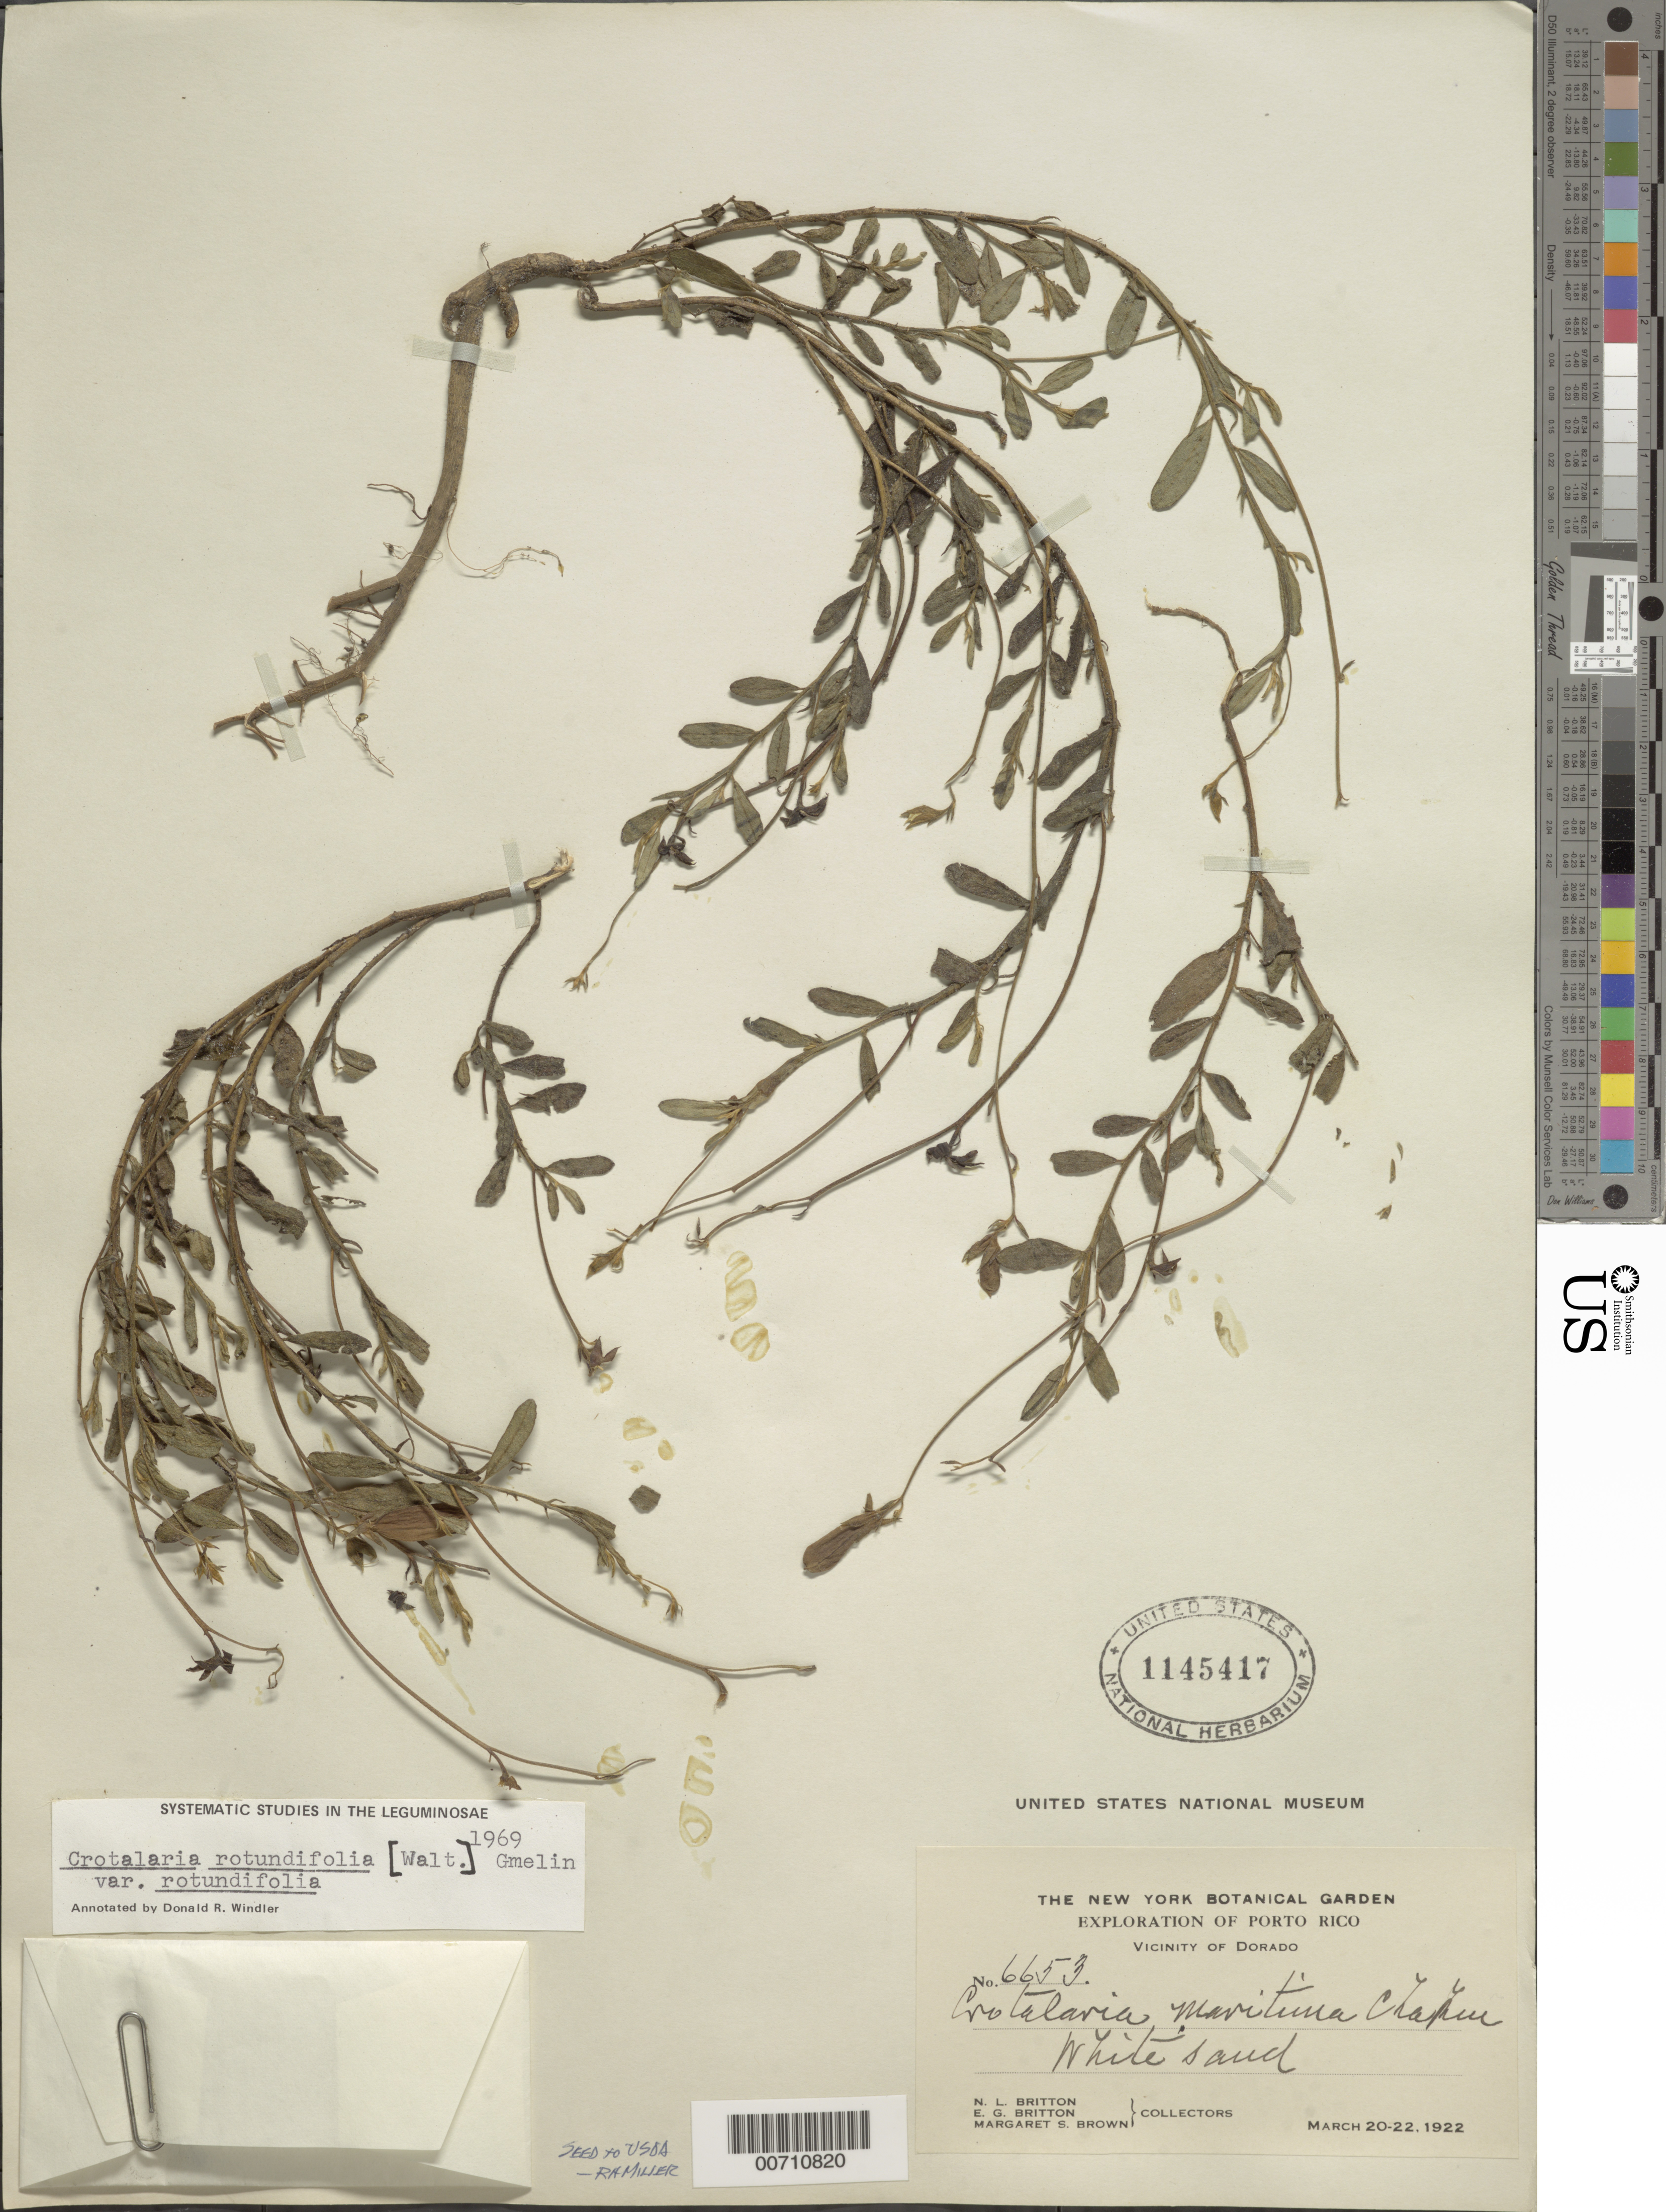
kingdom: Plantae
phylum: Tracheophyta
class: Magnoliopsida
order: Fabales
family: Fabaceae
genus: Crotalaria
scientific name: Crotalaria rotundifolia var. rotundifolia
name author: (Walter) J.F. Gmel.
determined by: Windler, D. R.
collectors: N. Britton, E. G. Britton & M. S. Brown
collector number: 6653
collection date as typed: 20 Mar 1922 to 22 Mar 1922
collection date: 1922-03-20/1922-03-22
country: Puerto Rico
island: Greater Antilles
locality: Dorado, vic of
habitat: White sand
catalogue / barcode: US 1145417